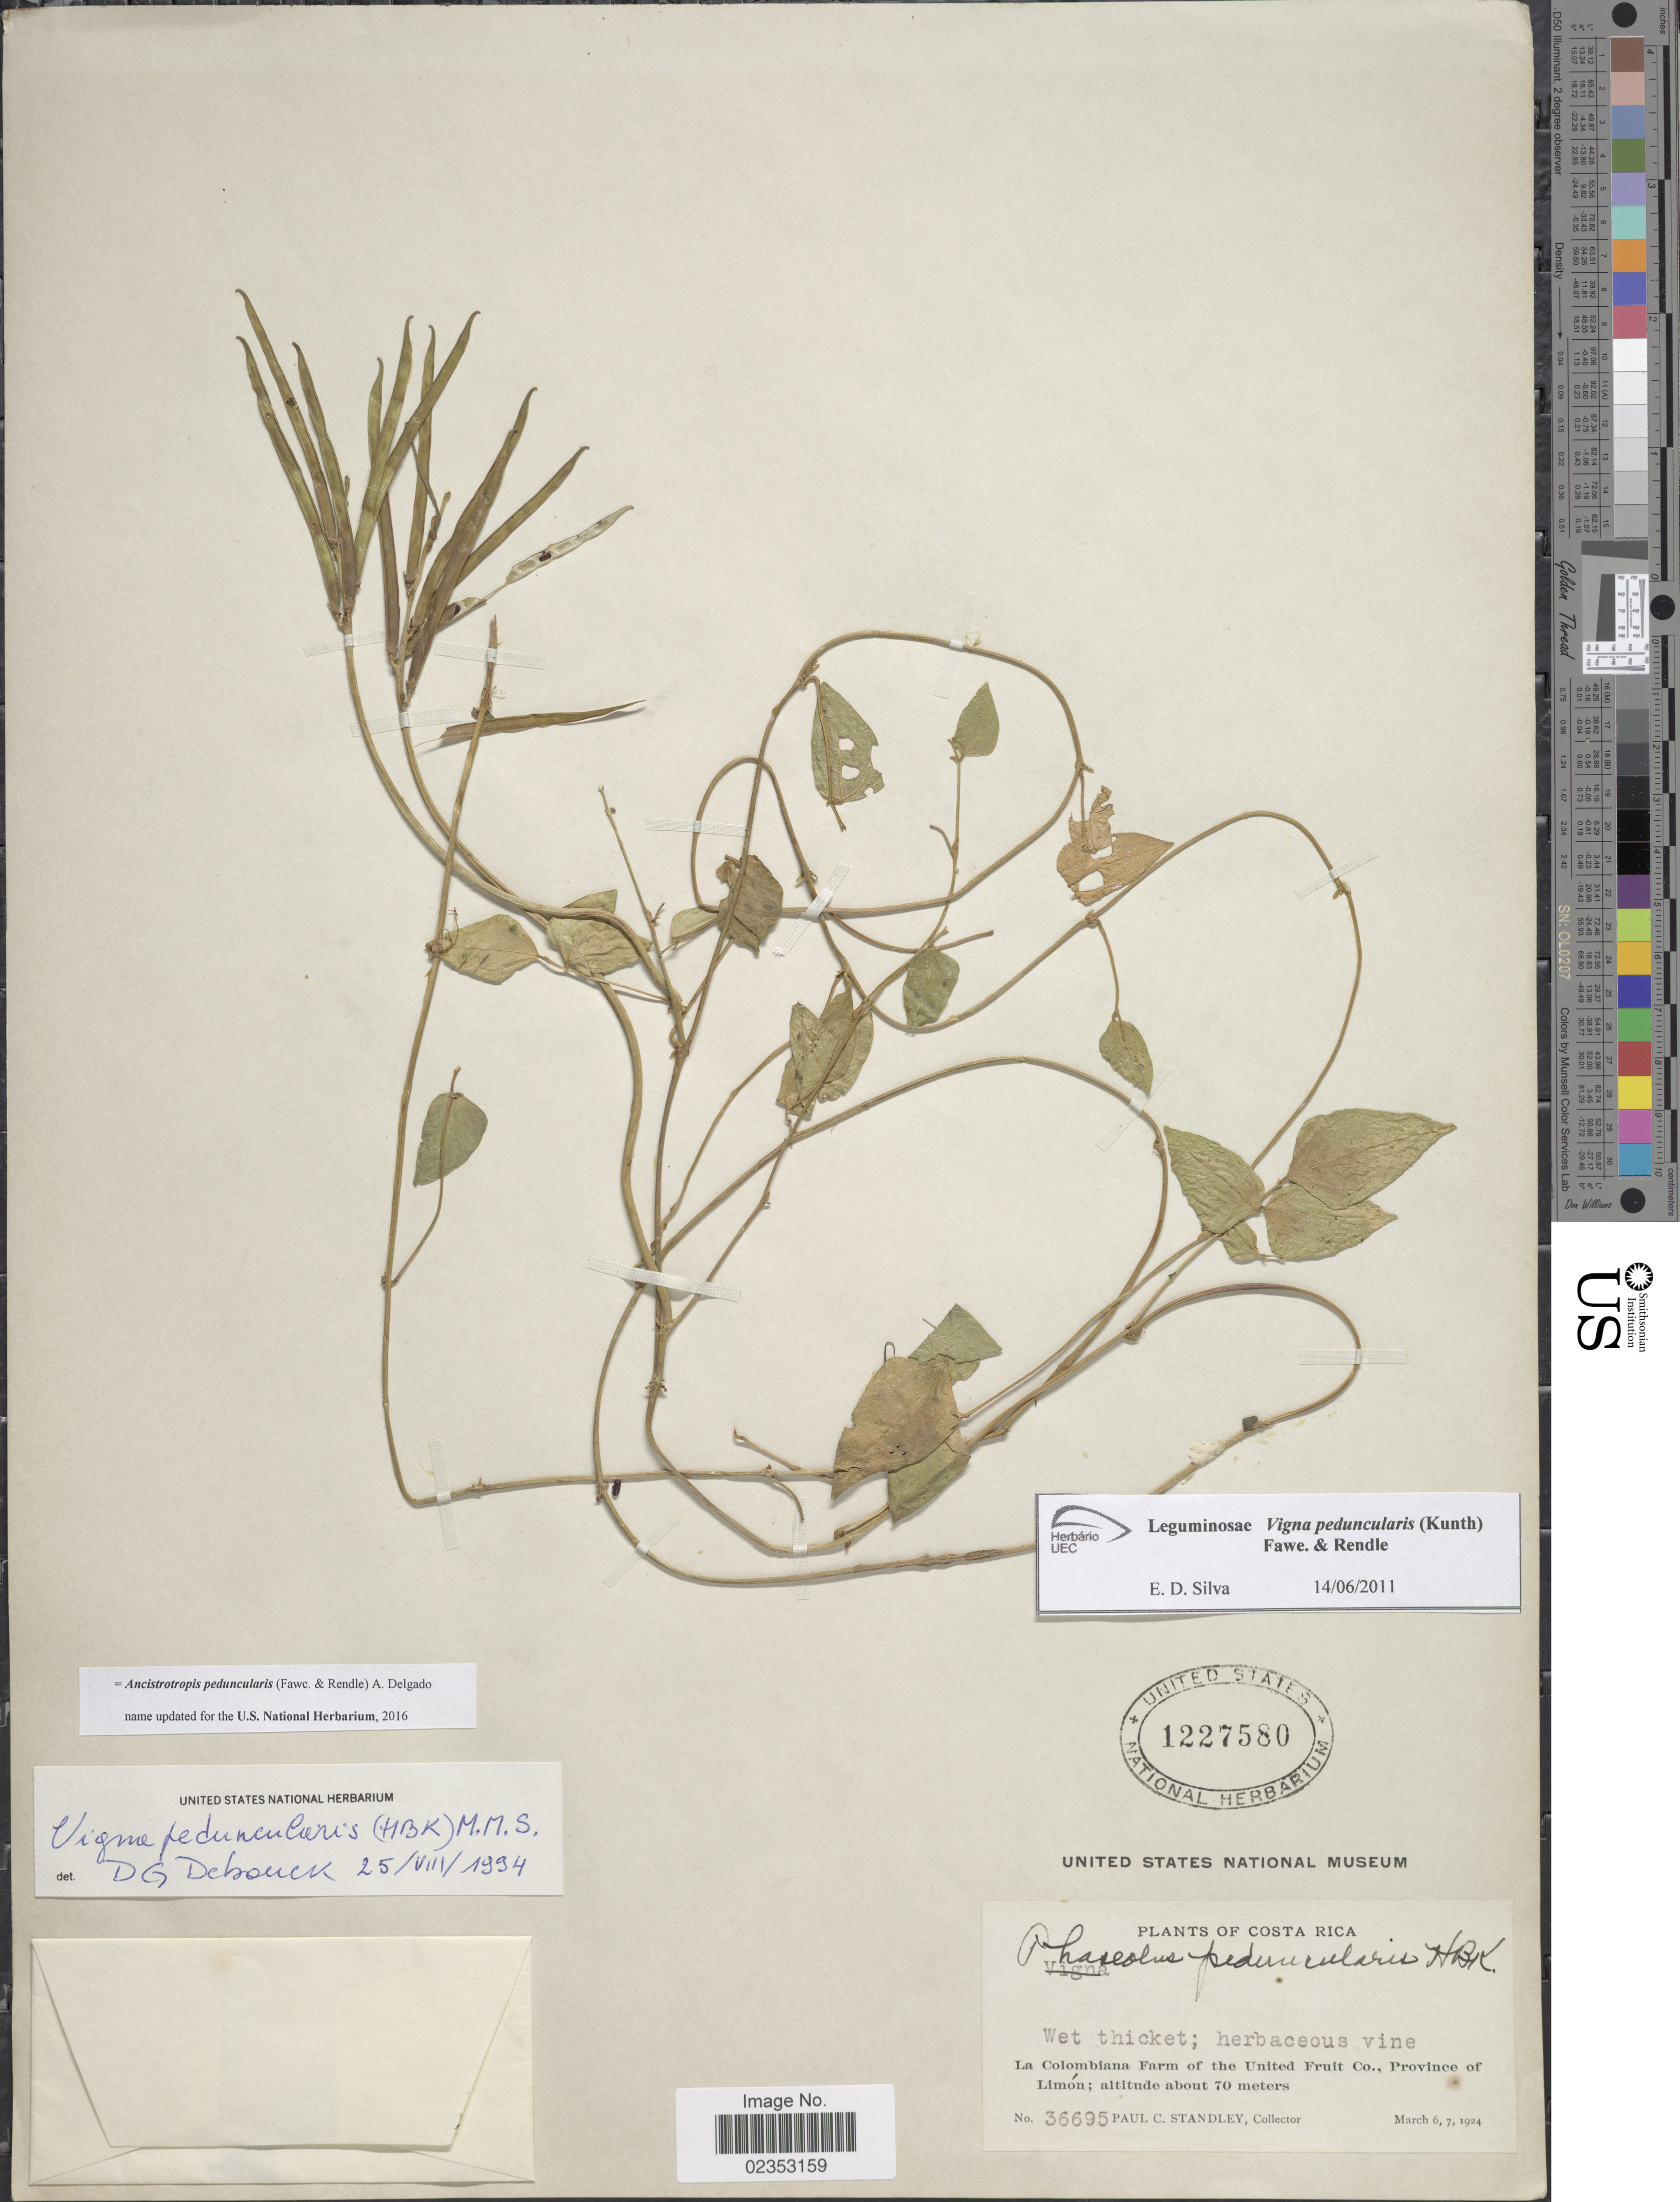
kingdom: Plantae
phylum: Tracheophyta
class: Magnoliopsida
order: Fabales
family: Fabaceae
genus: Ancistrotropis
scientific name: Ancistrotropis peduncularis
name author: (Fawc. & Rendle) A. Delgado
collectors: P. C. Standley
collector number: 36695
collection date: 1924-03-06/1924-03-07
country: Costa Rica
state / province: Limón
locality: La Colombiana Farm of the United Fruit Co.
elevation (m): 70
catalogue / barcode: US 1227580